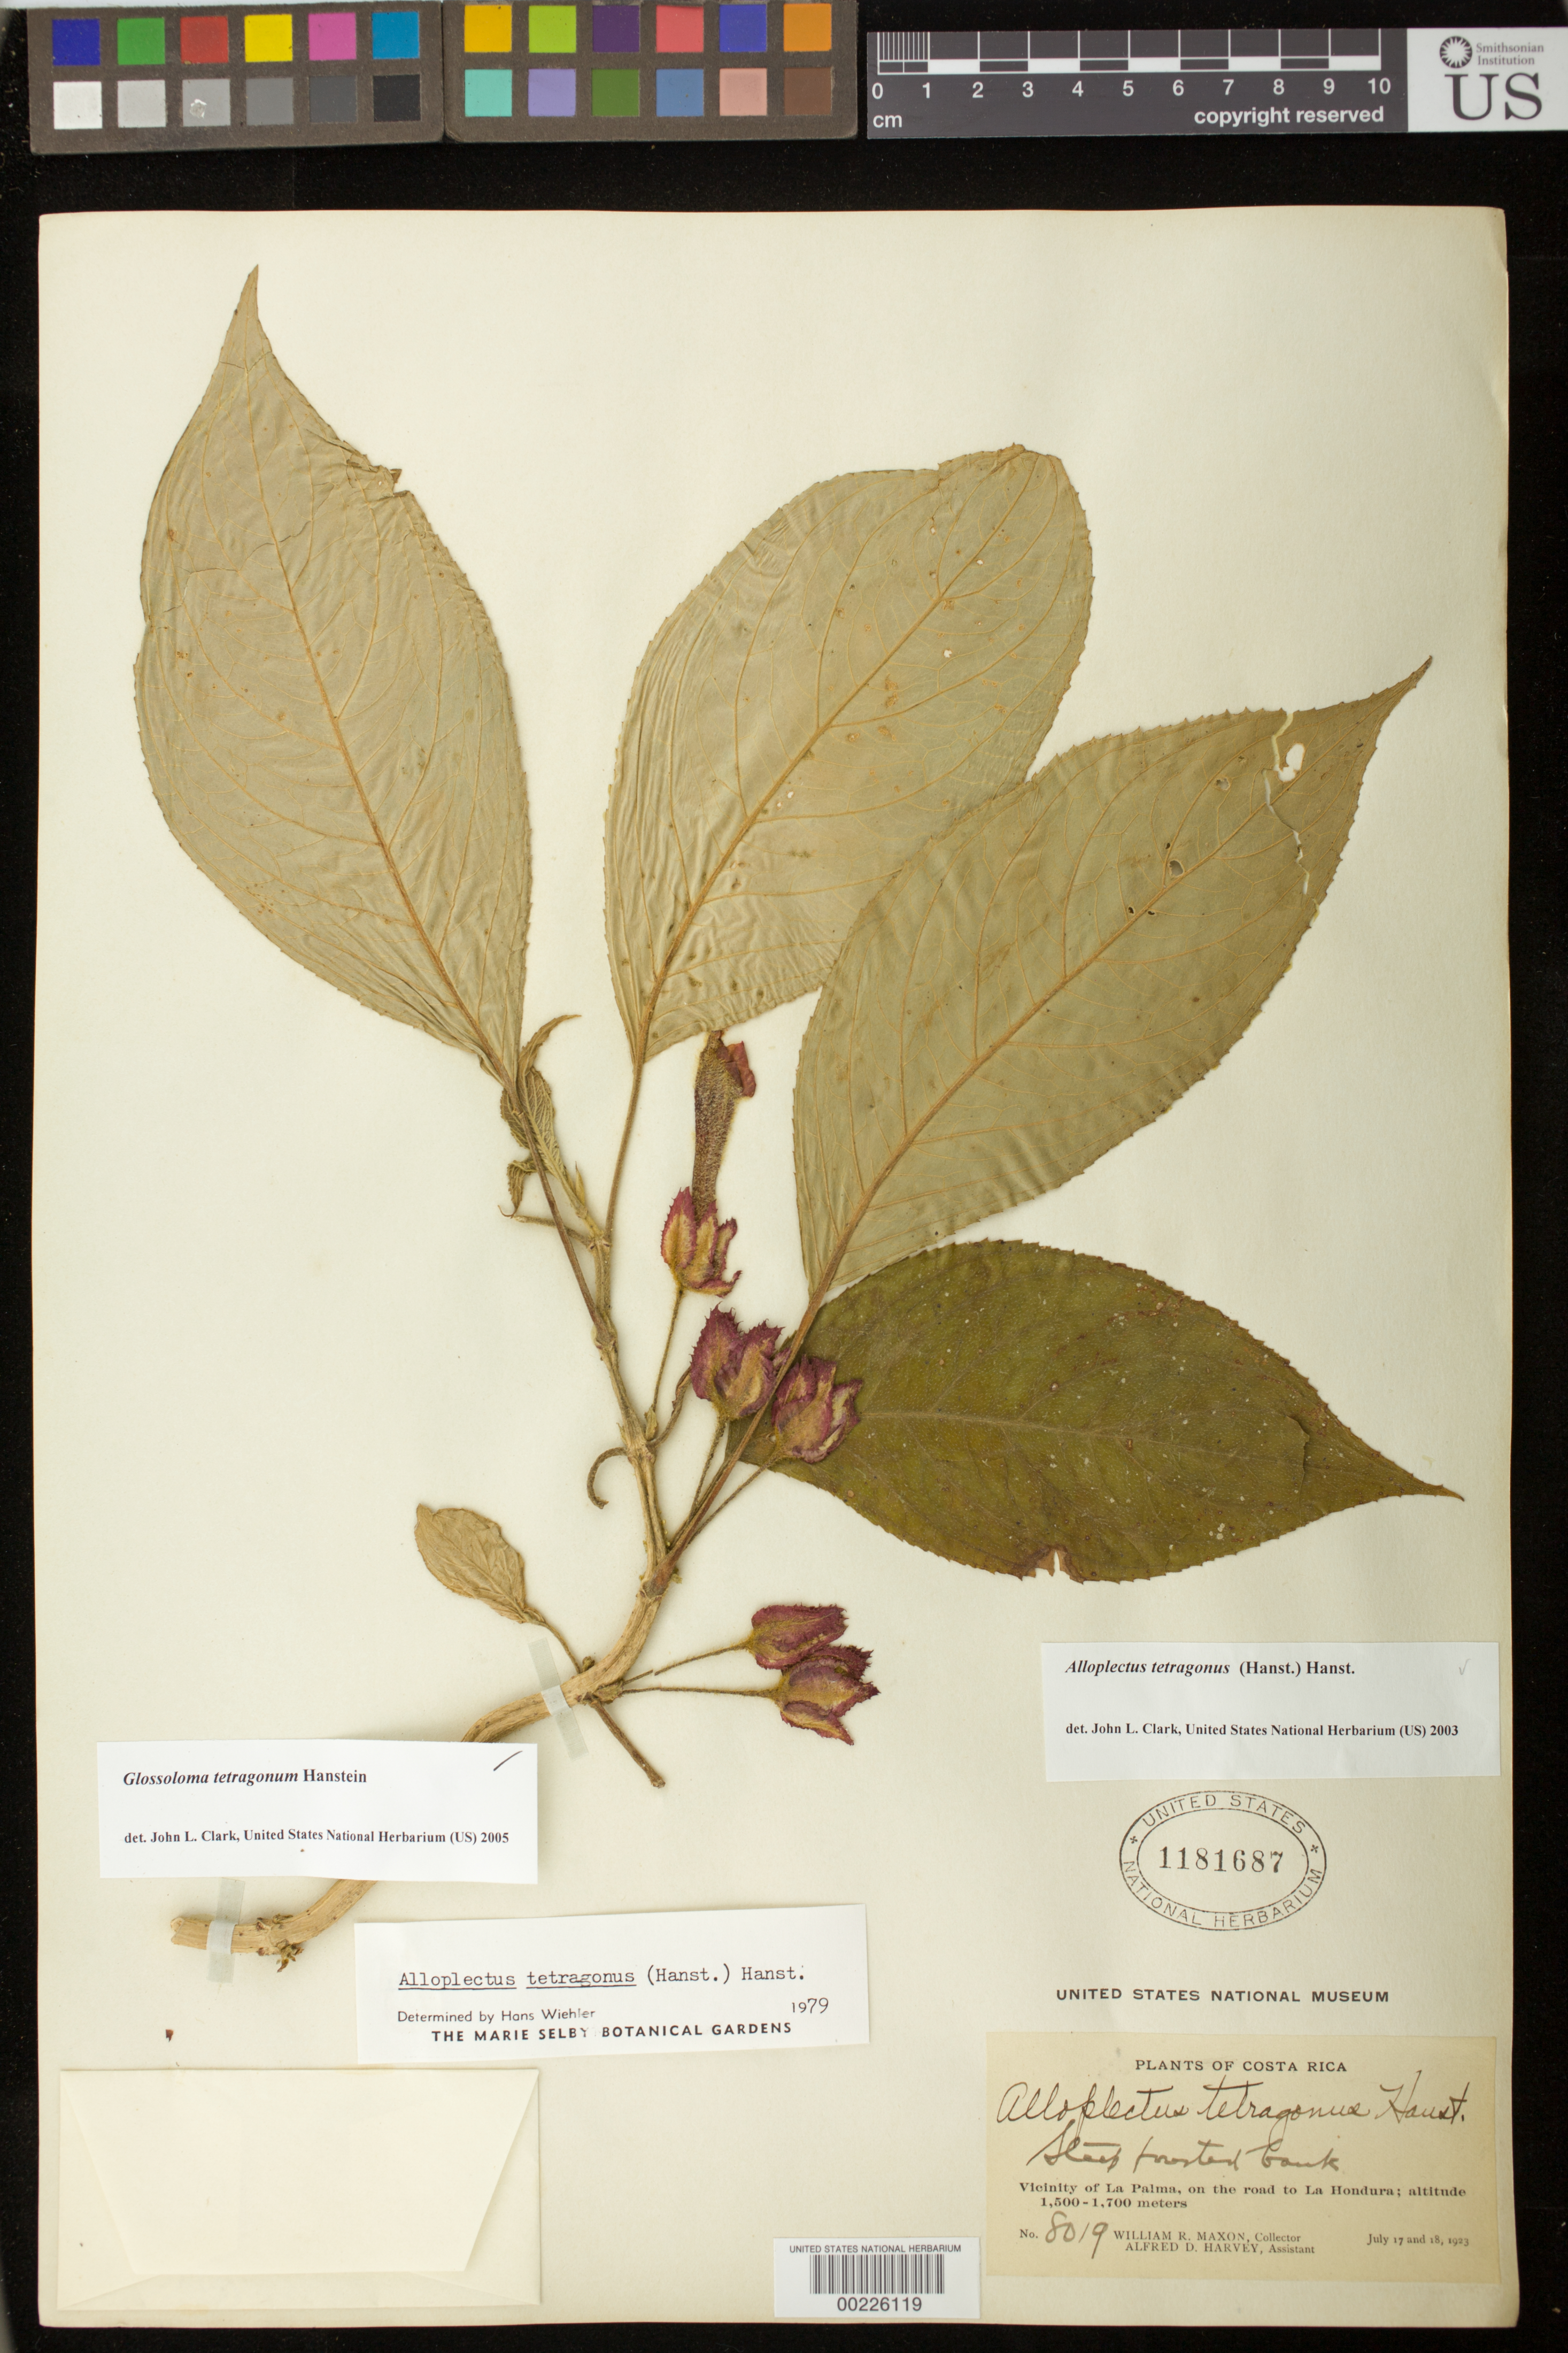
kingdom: Plantae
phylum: Tracheophyta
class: Magnoliopsida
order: Lamiales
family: Gesneriaceae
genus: Glossoloma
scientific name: Glossoloma tetragonum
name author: Hanst.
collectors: W. R. Maxon & A. D. Harvey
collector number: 8019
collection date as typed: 17-18 Jul 1923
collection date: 1923-07-17/1923-07-18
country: Costa Rica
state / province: San José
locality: Vicinity of La Palma, on the road to La Hondura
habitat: Steep forested bank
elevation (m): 1500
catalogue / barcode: US 1181687